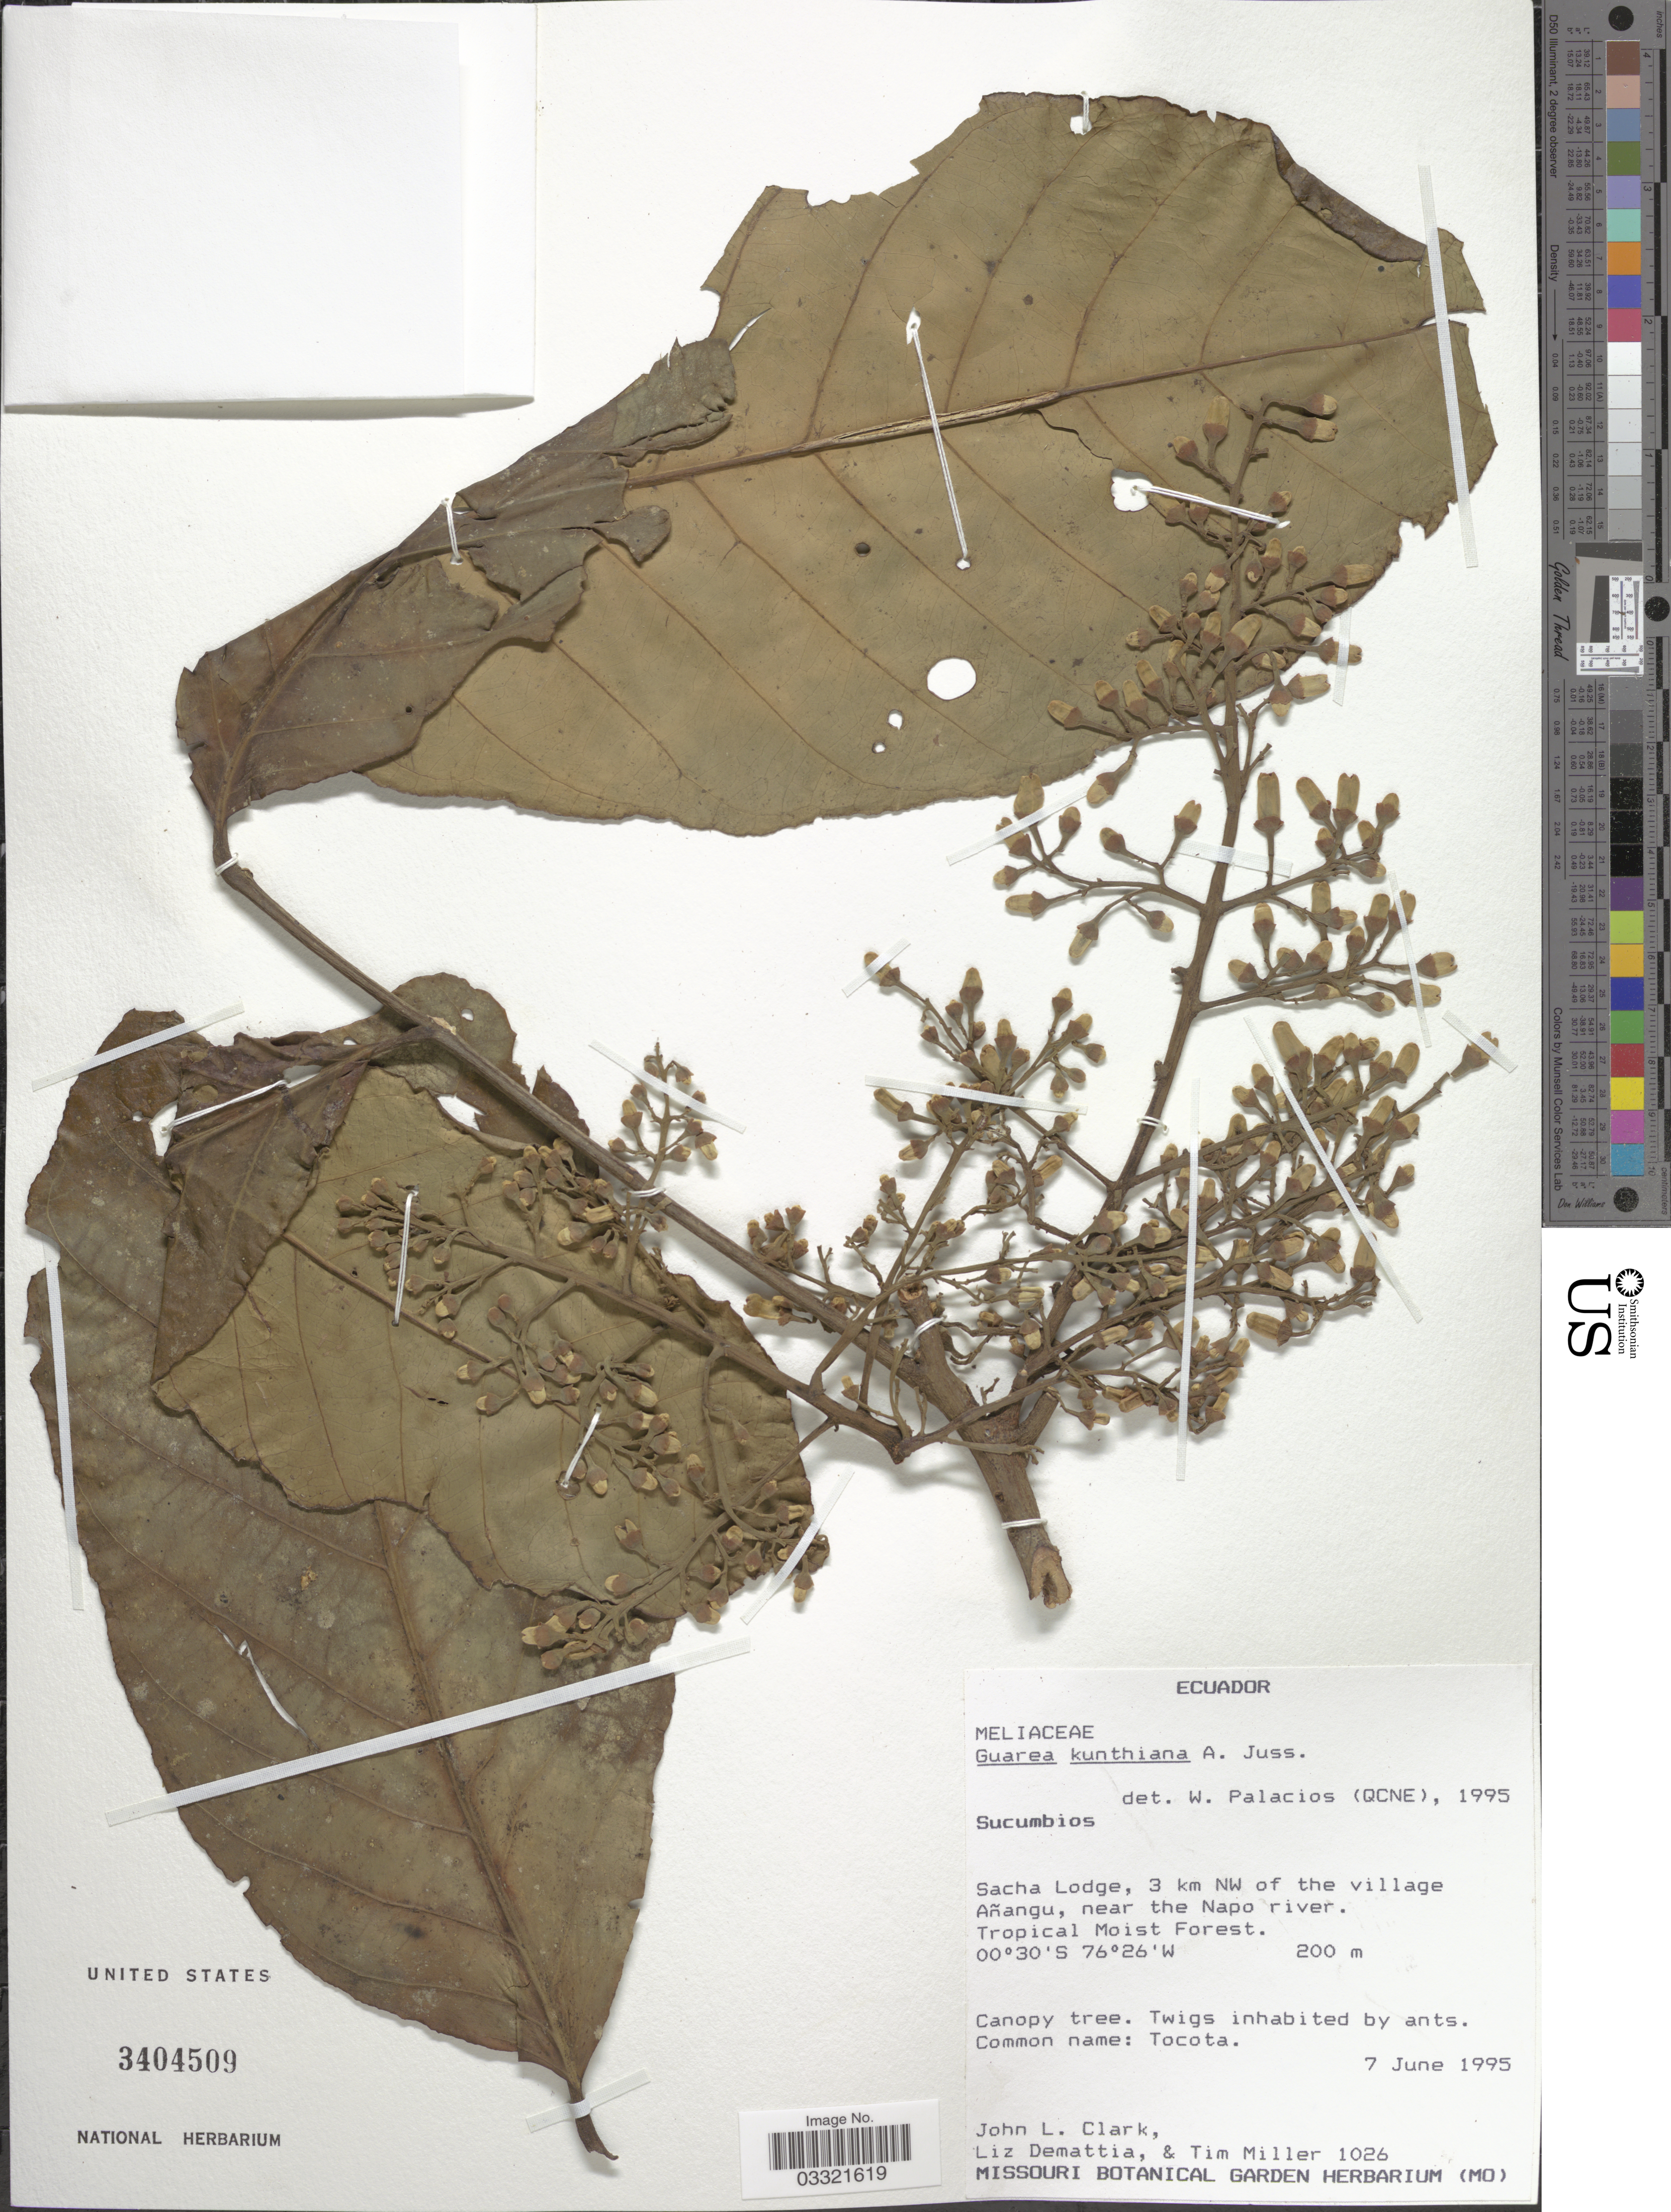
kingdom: Plantae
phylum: Tracheophyta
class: Magnoliopsida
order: Sapindales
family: Meliaceae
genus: Guarea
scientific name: Guarea kunthiana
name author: A. Juss.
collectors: J. L. Clark, L. Demattia & T. Miller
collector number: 1026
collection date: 1995-06-07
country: Ecuador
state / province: Sucumbíos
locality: Sacha Lodge, 3 km NW of the village Añangu, near the Napo river.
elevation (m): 200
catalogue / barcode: US 3404509